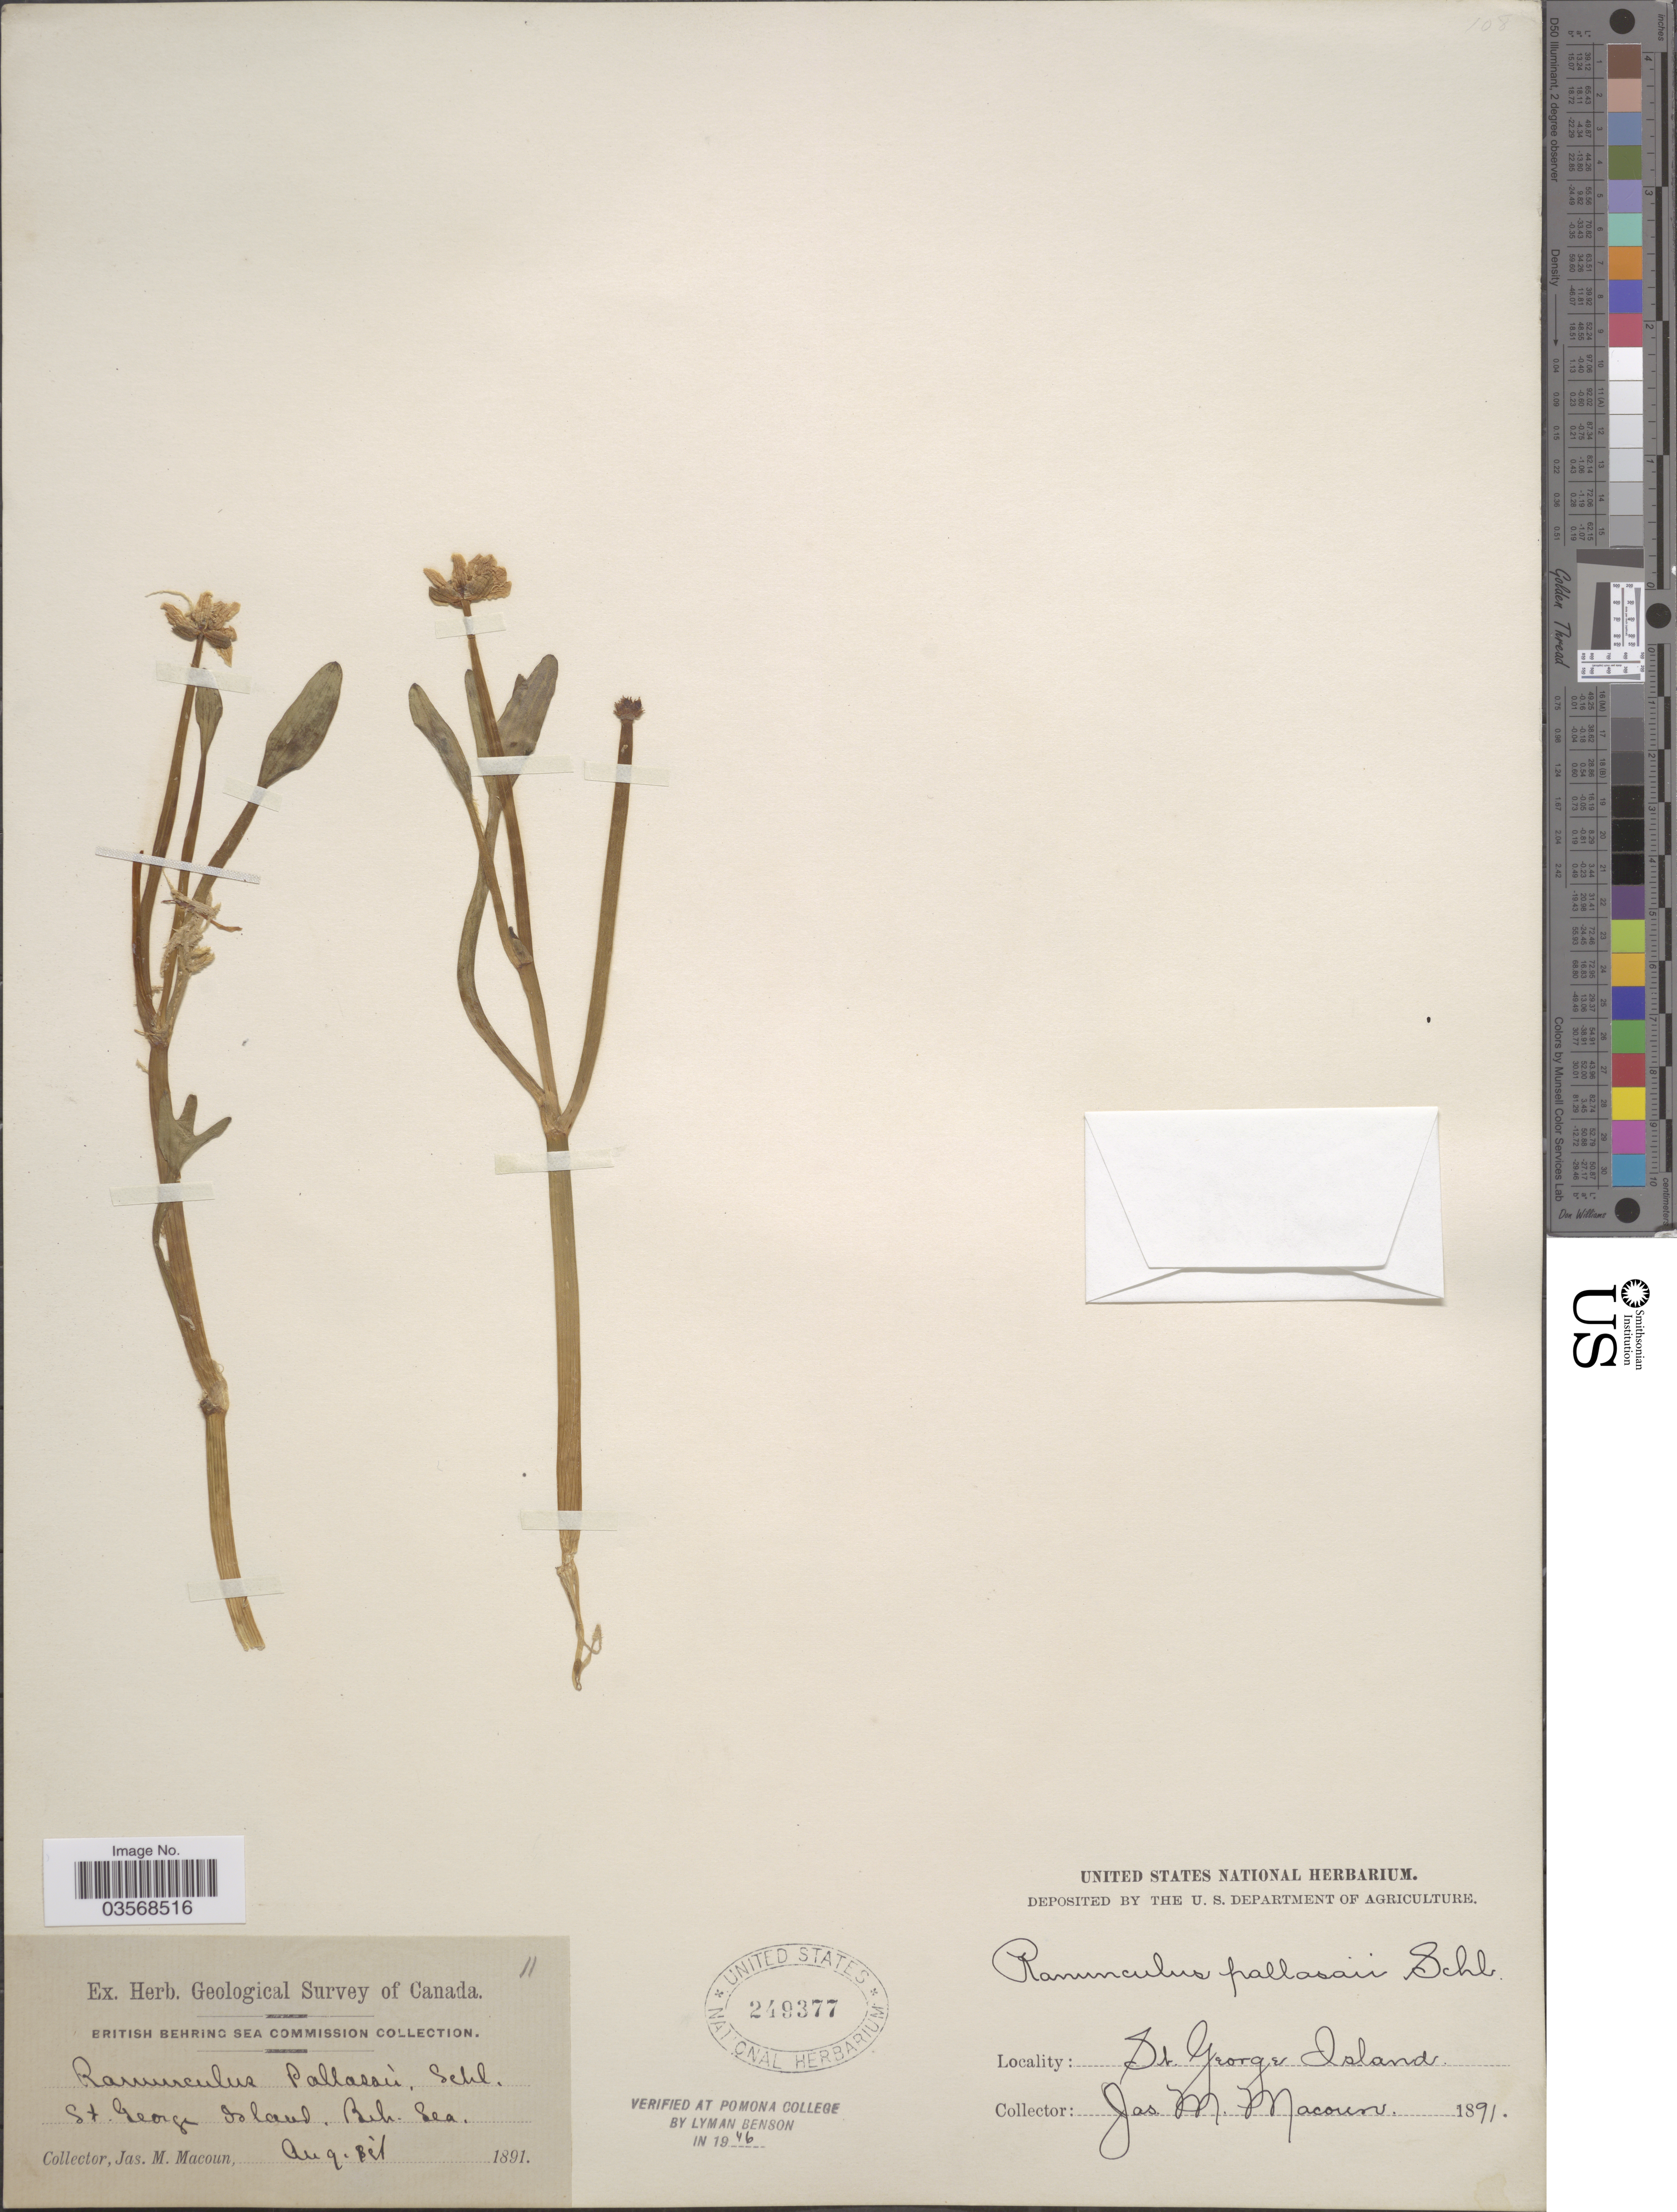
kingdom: Plantae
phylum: Tracheophyta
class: Magnoliopsida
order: Ranunculales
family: Ranunculaceae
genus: Ranunculus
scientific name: Ranunculus pallasii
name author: Schltdl.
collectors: J. M. Macoun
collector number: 11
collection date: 1891-08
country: Canada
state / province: Alberta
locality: St. George Island. Beh. Sea.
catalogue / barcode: US 249377